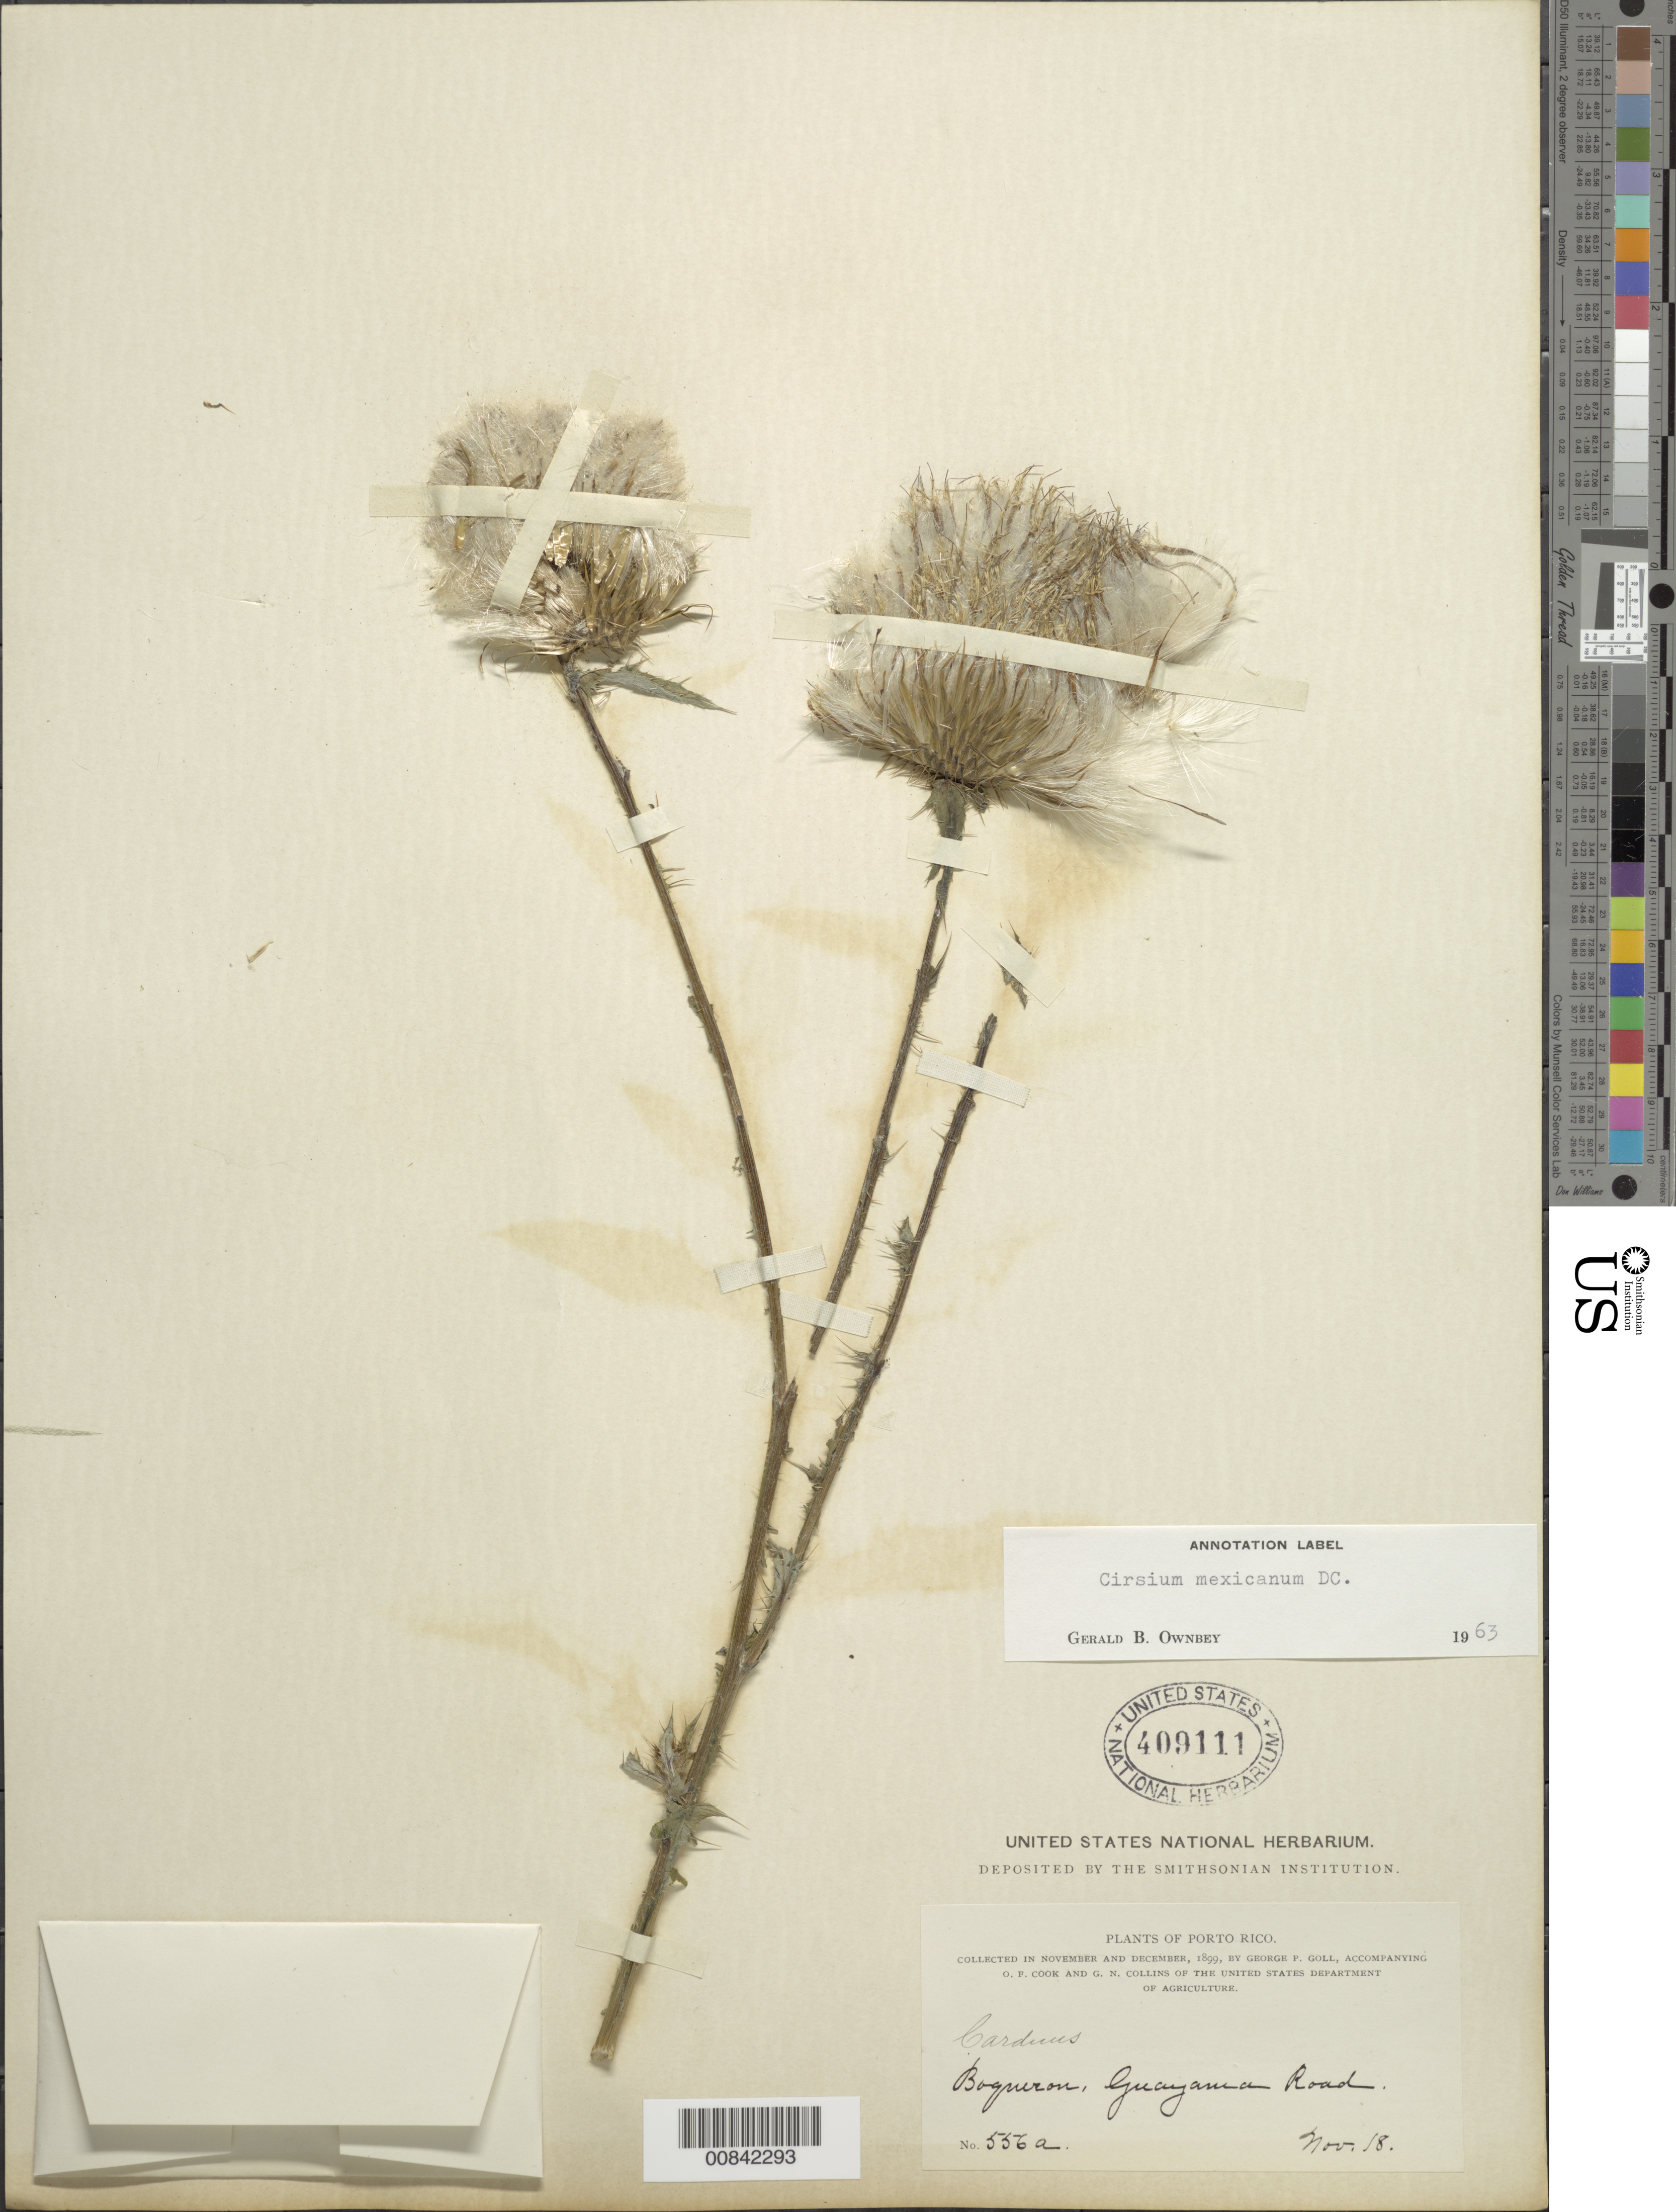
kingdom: Plantae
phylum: Tracheophyta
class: Magnoliopsida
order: Asterales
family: Asteraceae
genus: Cirsium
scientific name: Cirsium mexicanum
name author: DC.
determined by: Ownbey, G. B.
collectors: G. Goll, O. F. Cook & G. N. Collins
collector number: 556a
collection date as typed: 18 Nov 1899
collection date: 1899-11-18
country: Puerto Rico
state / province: Cabo Rojo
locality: Boqueron, Guayama Road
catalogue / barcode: US 409111